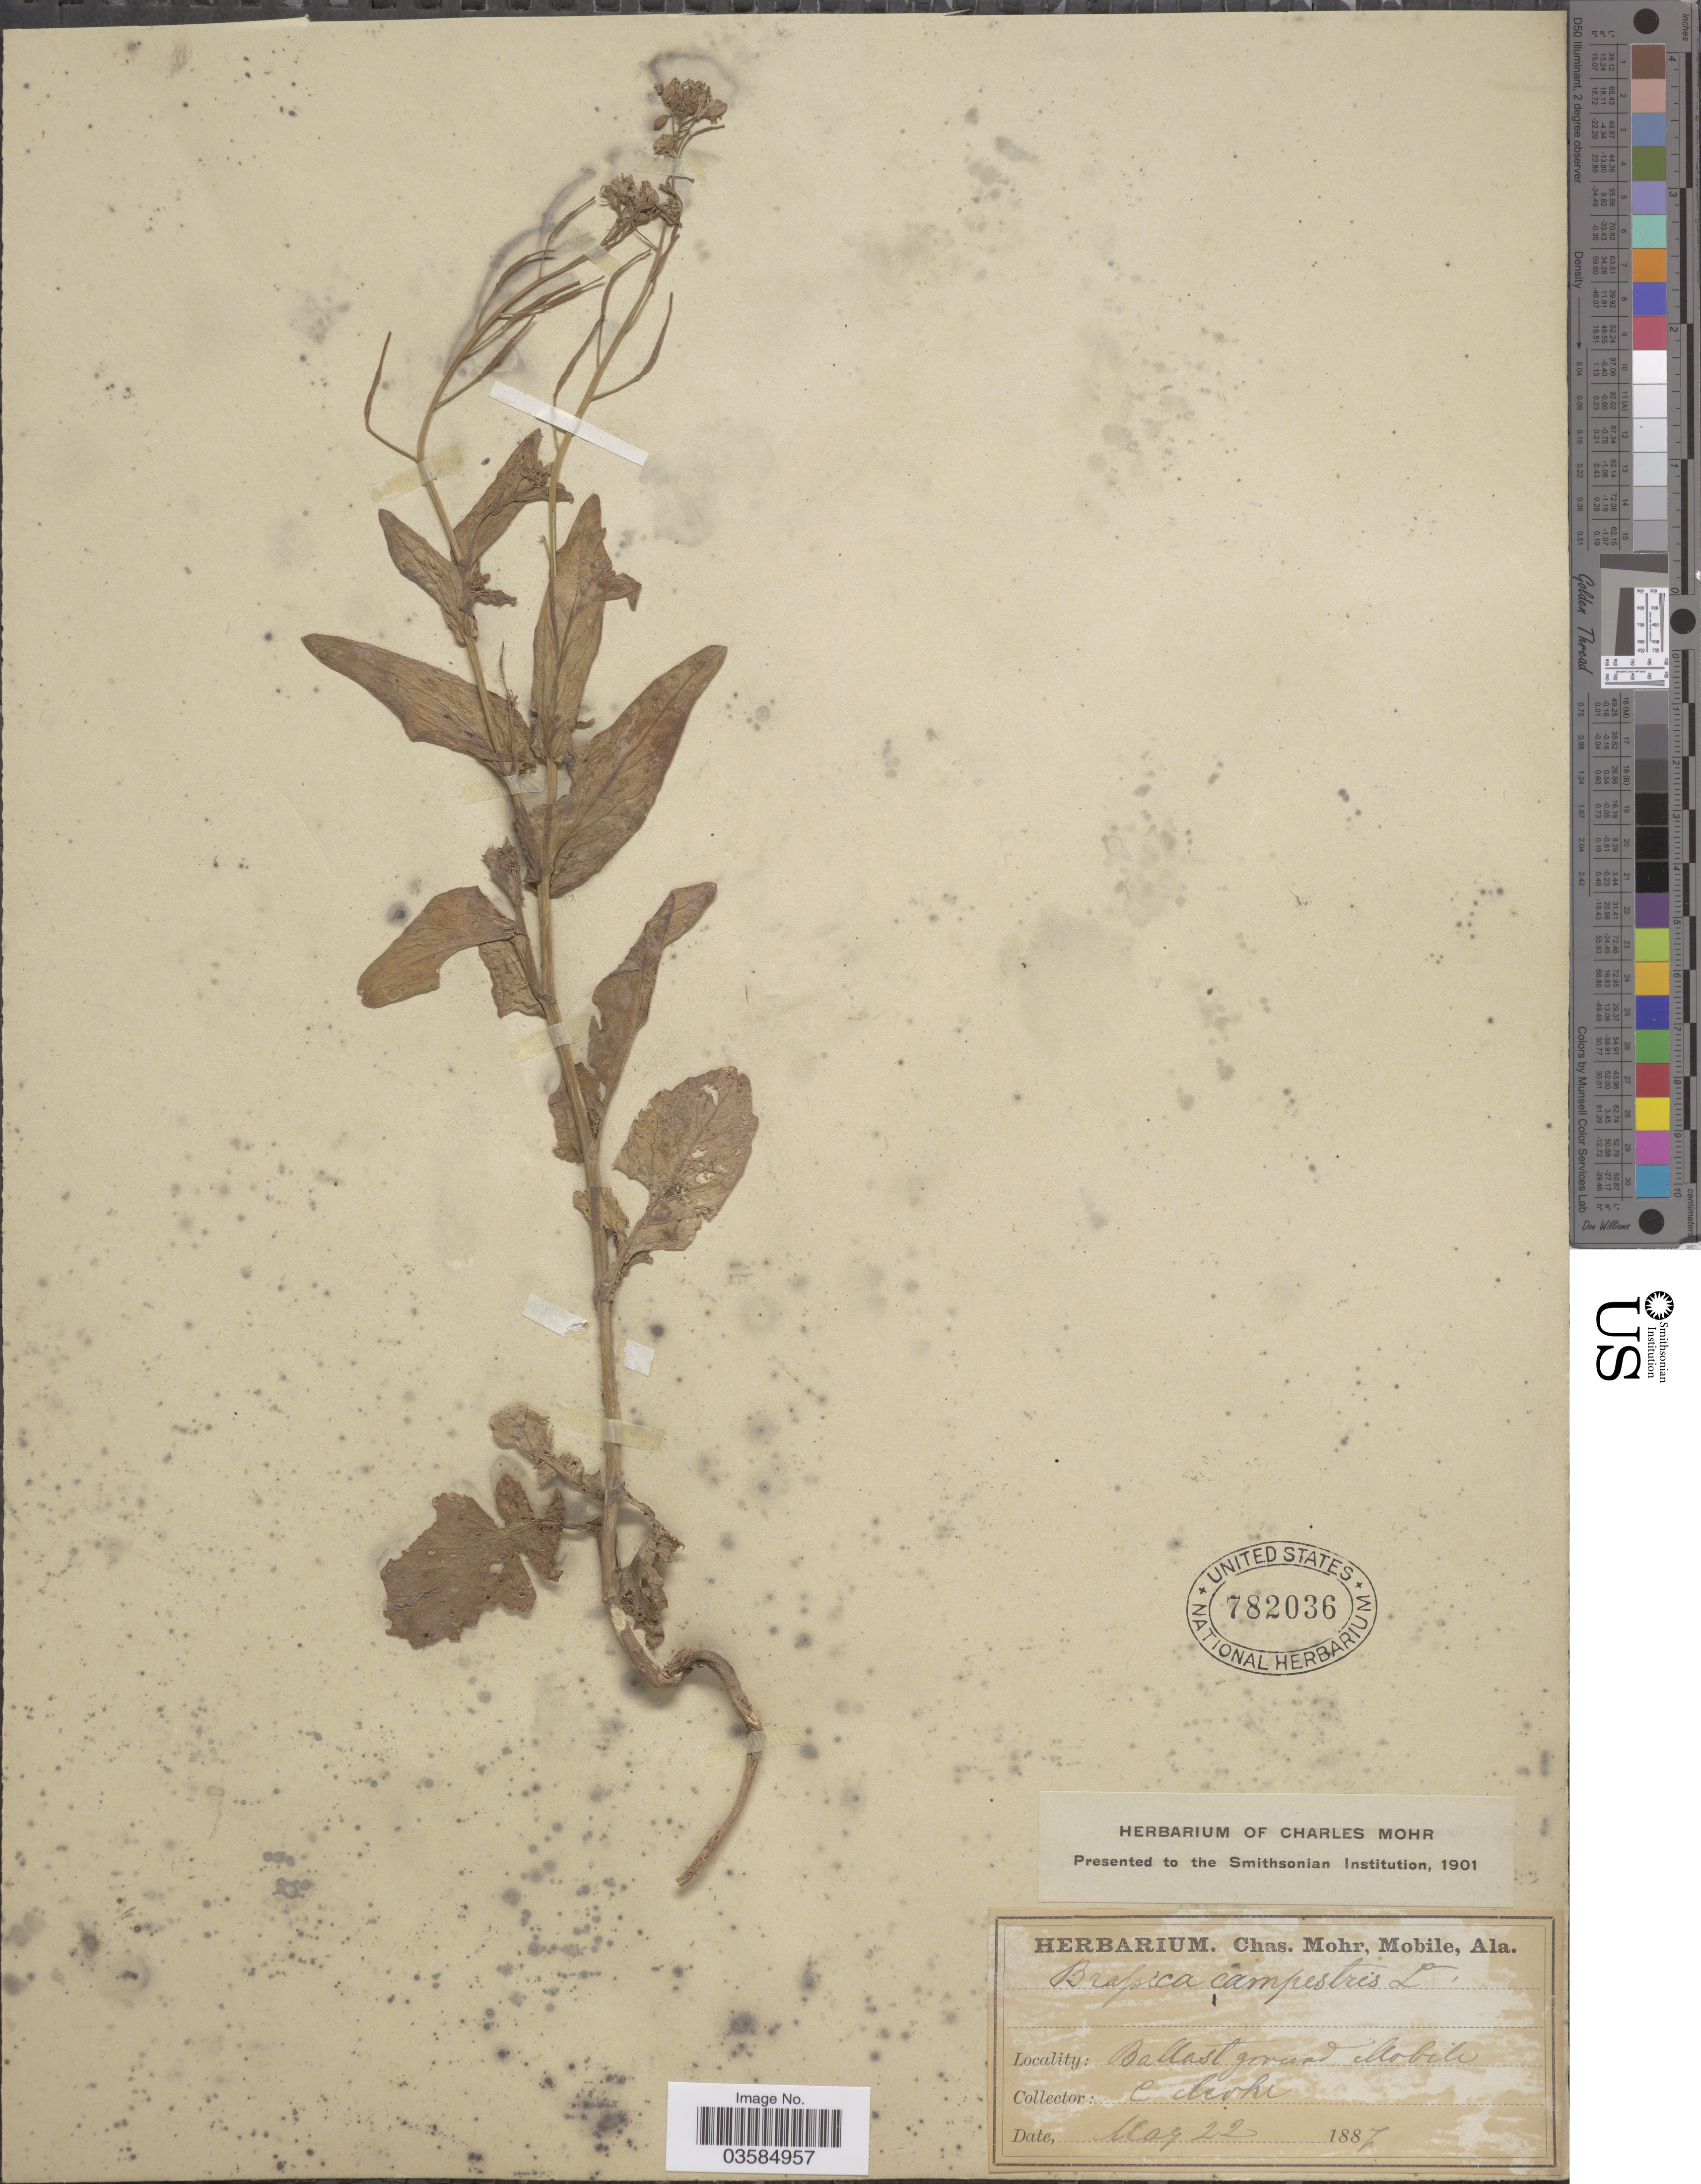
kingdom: Plantae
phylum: Tracheophyta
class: Magnoliopsida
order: Brassicales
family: Brassicaceae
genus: Brassica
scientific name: Brassica campestris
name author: L.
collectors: Mohr, C. T. (herbarium)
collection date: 1887-05-22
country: United States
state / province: Alabama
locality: Ballast ground Mobile.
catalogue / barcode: US 782036